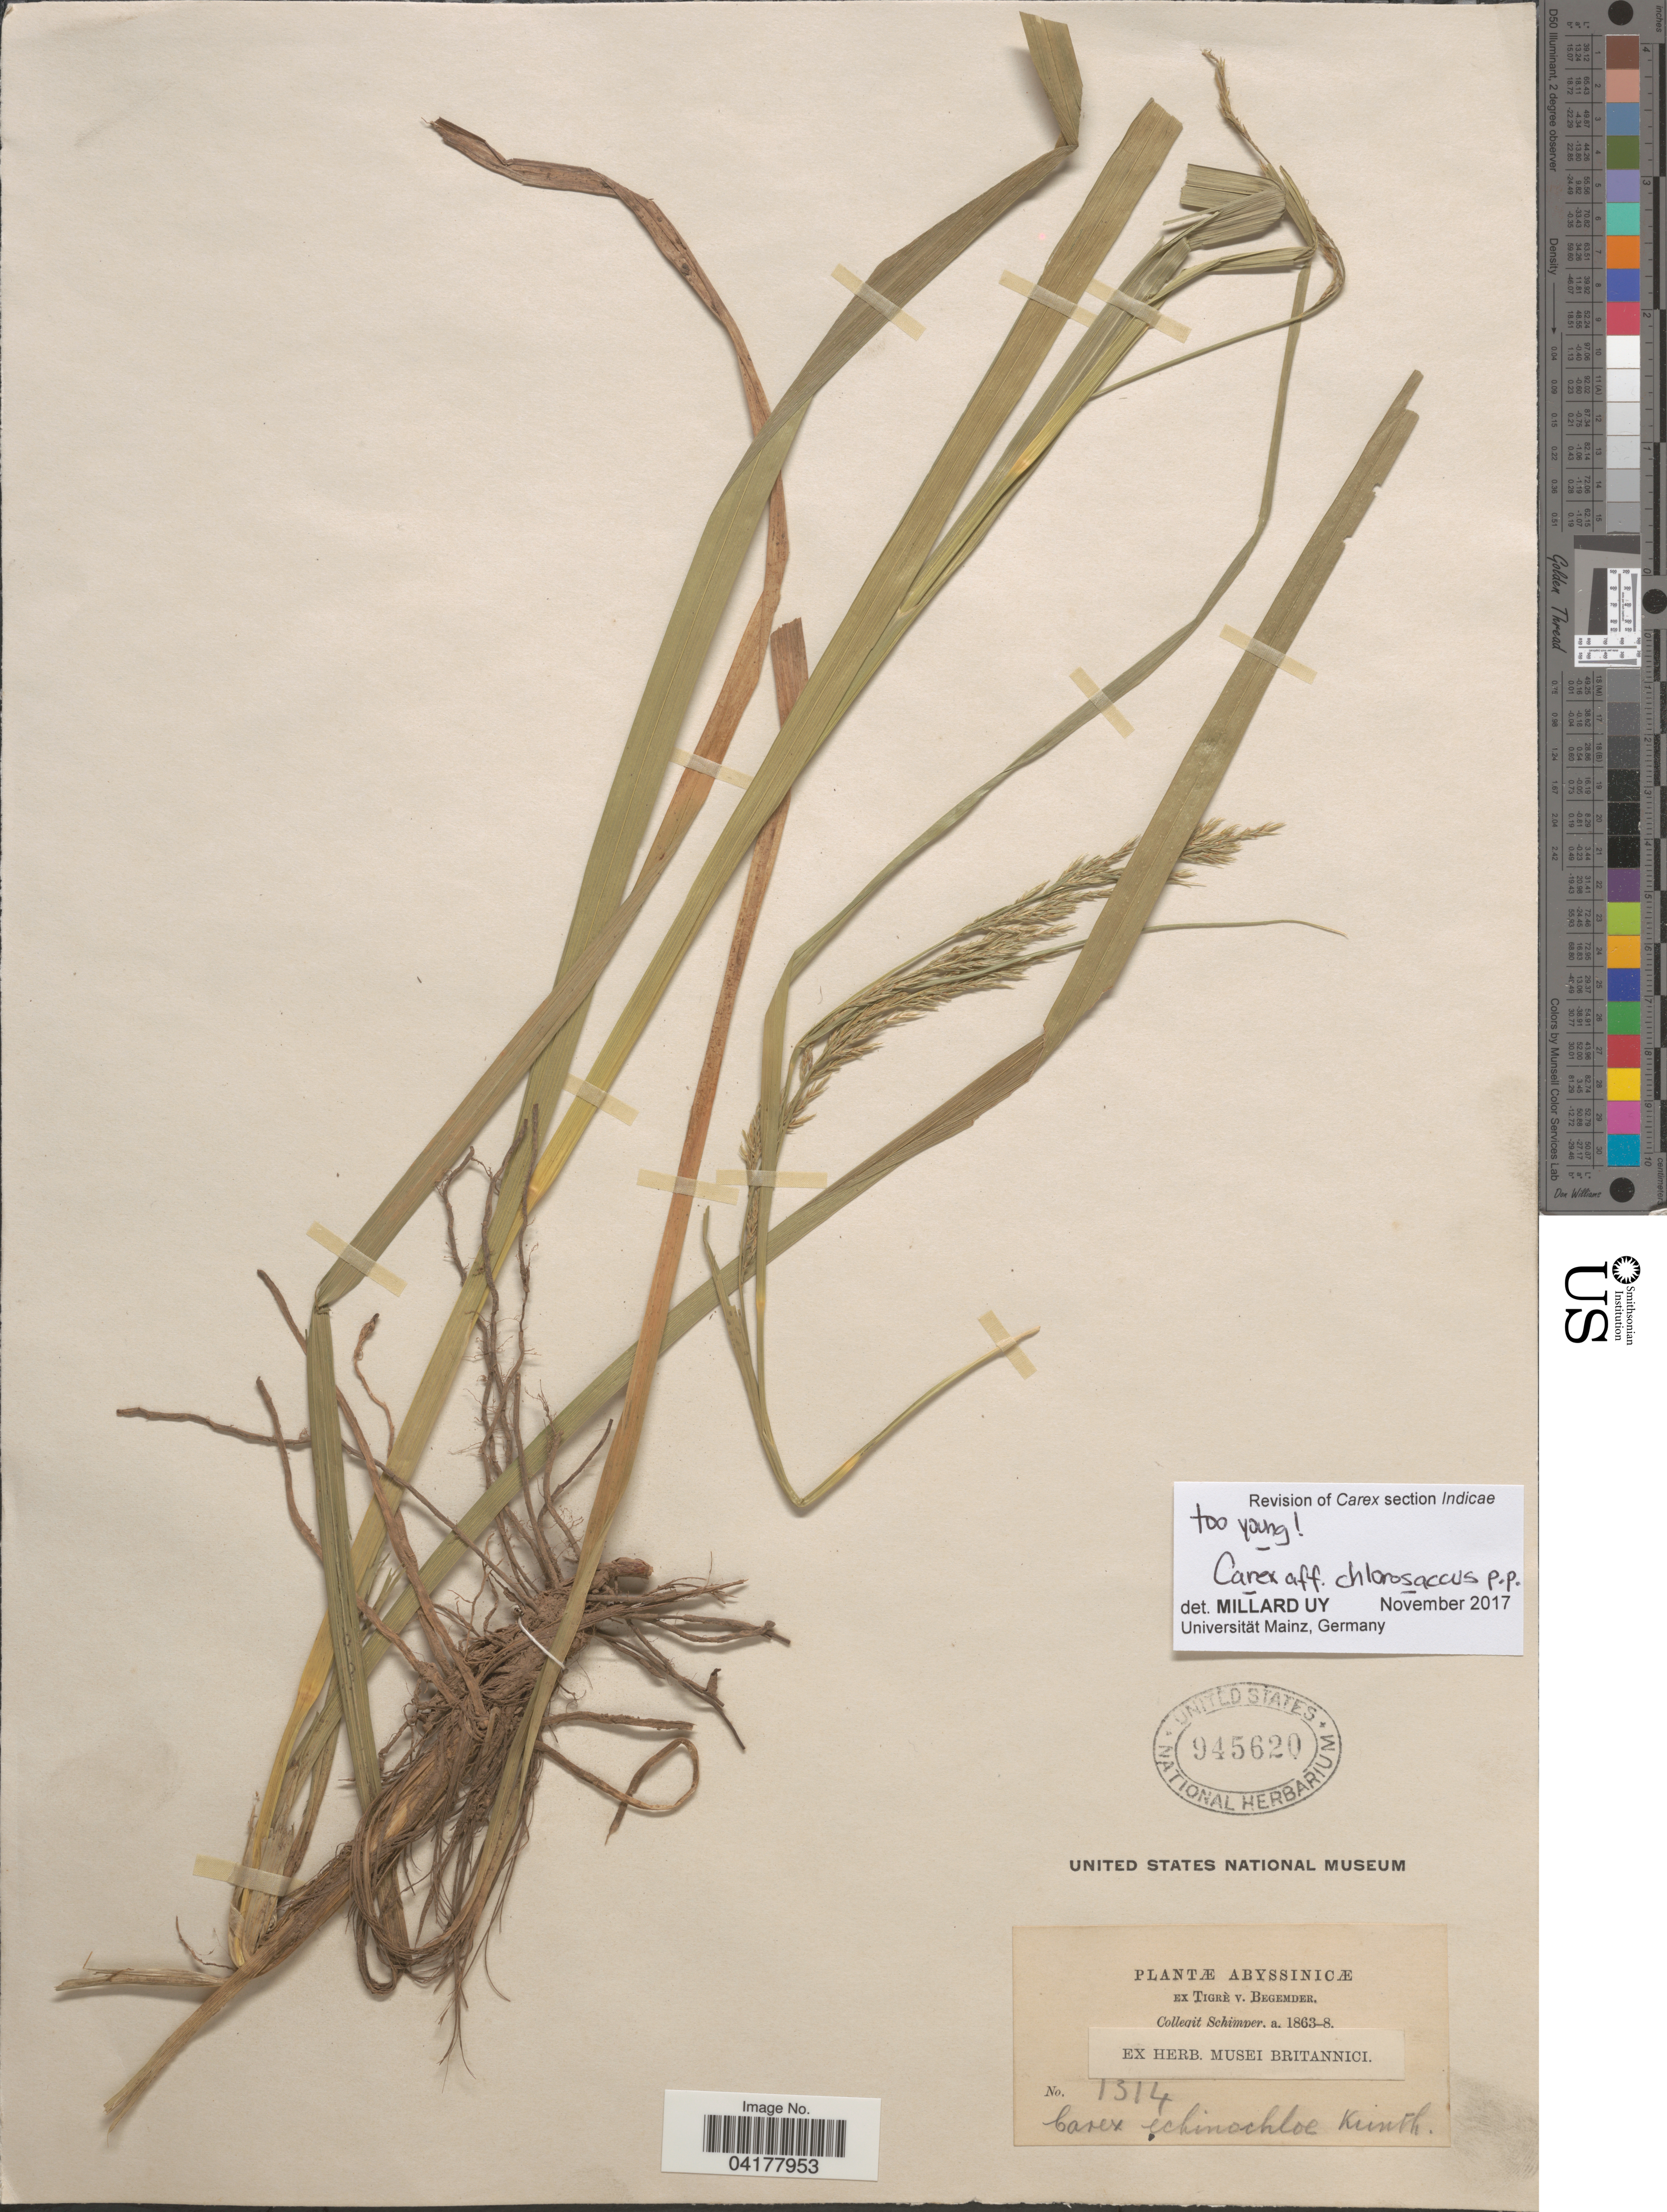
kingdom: Plantae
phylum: Tracheophyta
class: Liliopsida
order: Poales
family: Cyperaceae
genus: Carex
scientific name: Carex chlorosaccus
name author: C.B. Clarke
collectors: -. Schimper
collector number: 1314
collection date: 1863/1868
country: Ethiopia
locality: Abyssinicæ.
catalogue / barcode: US 945620